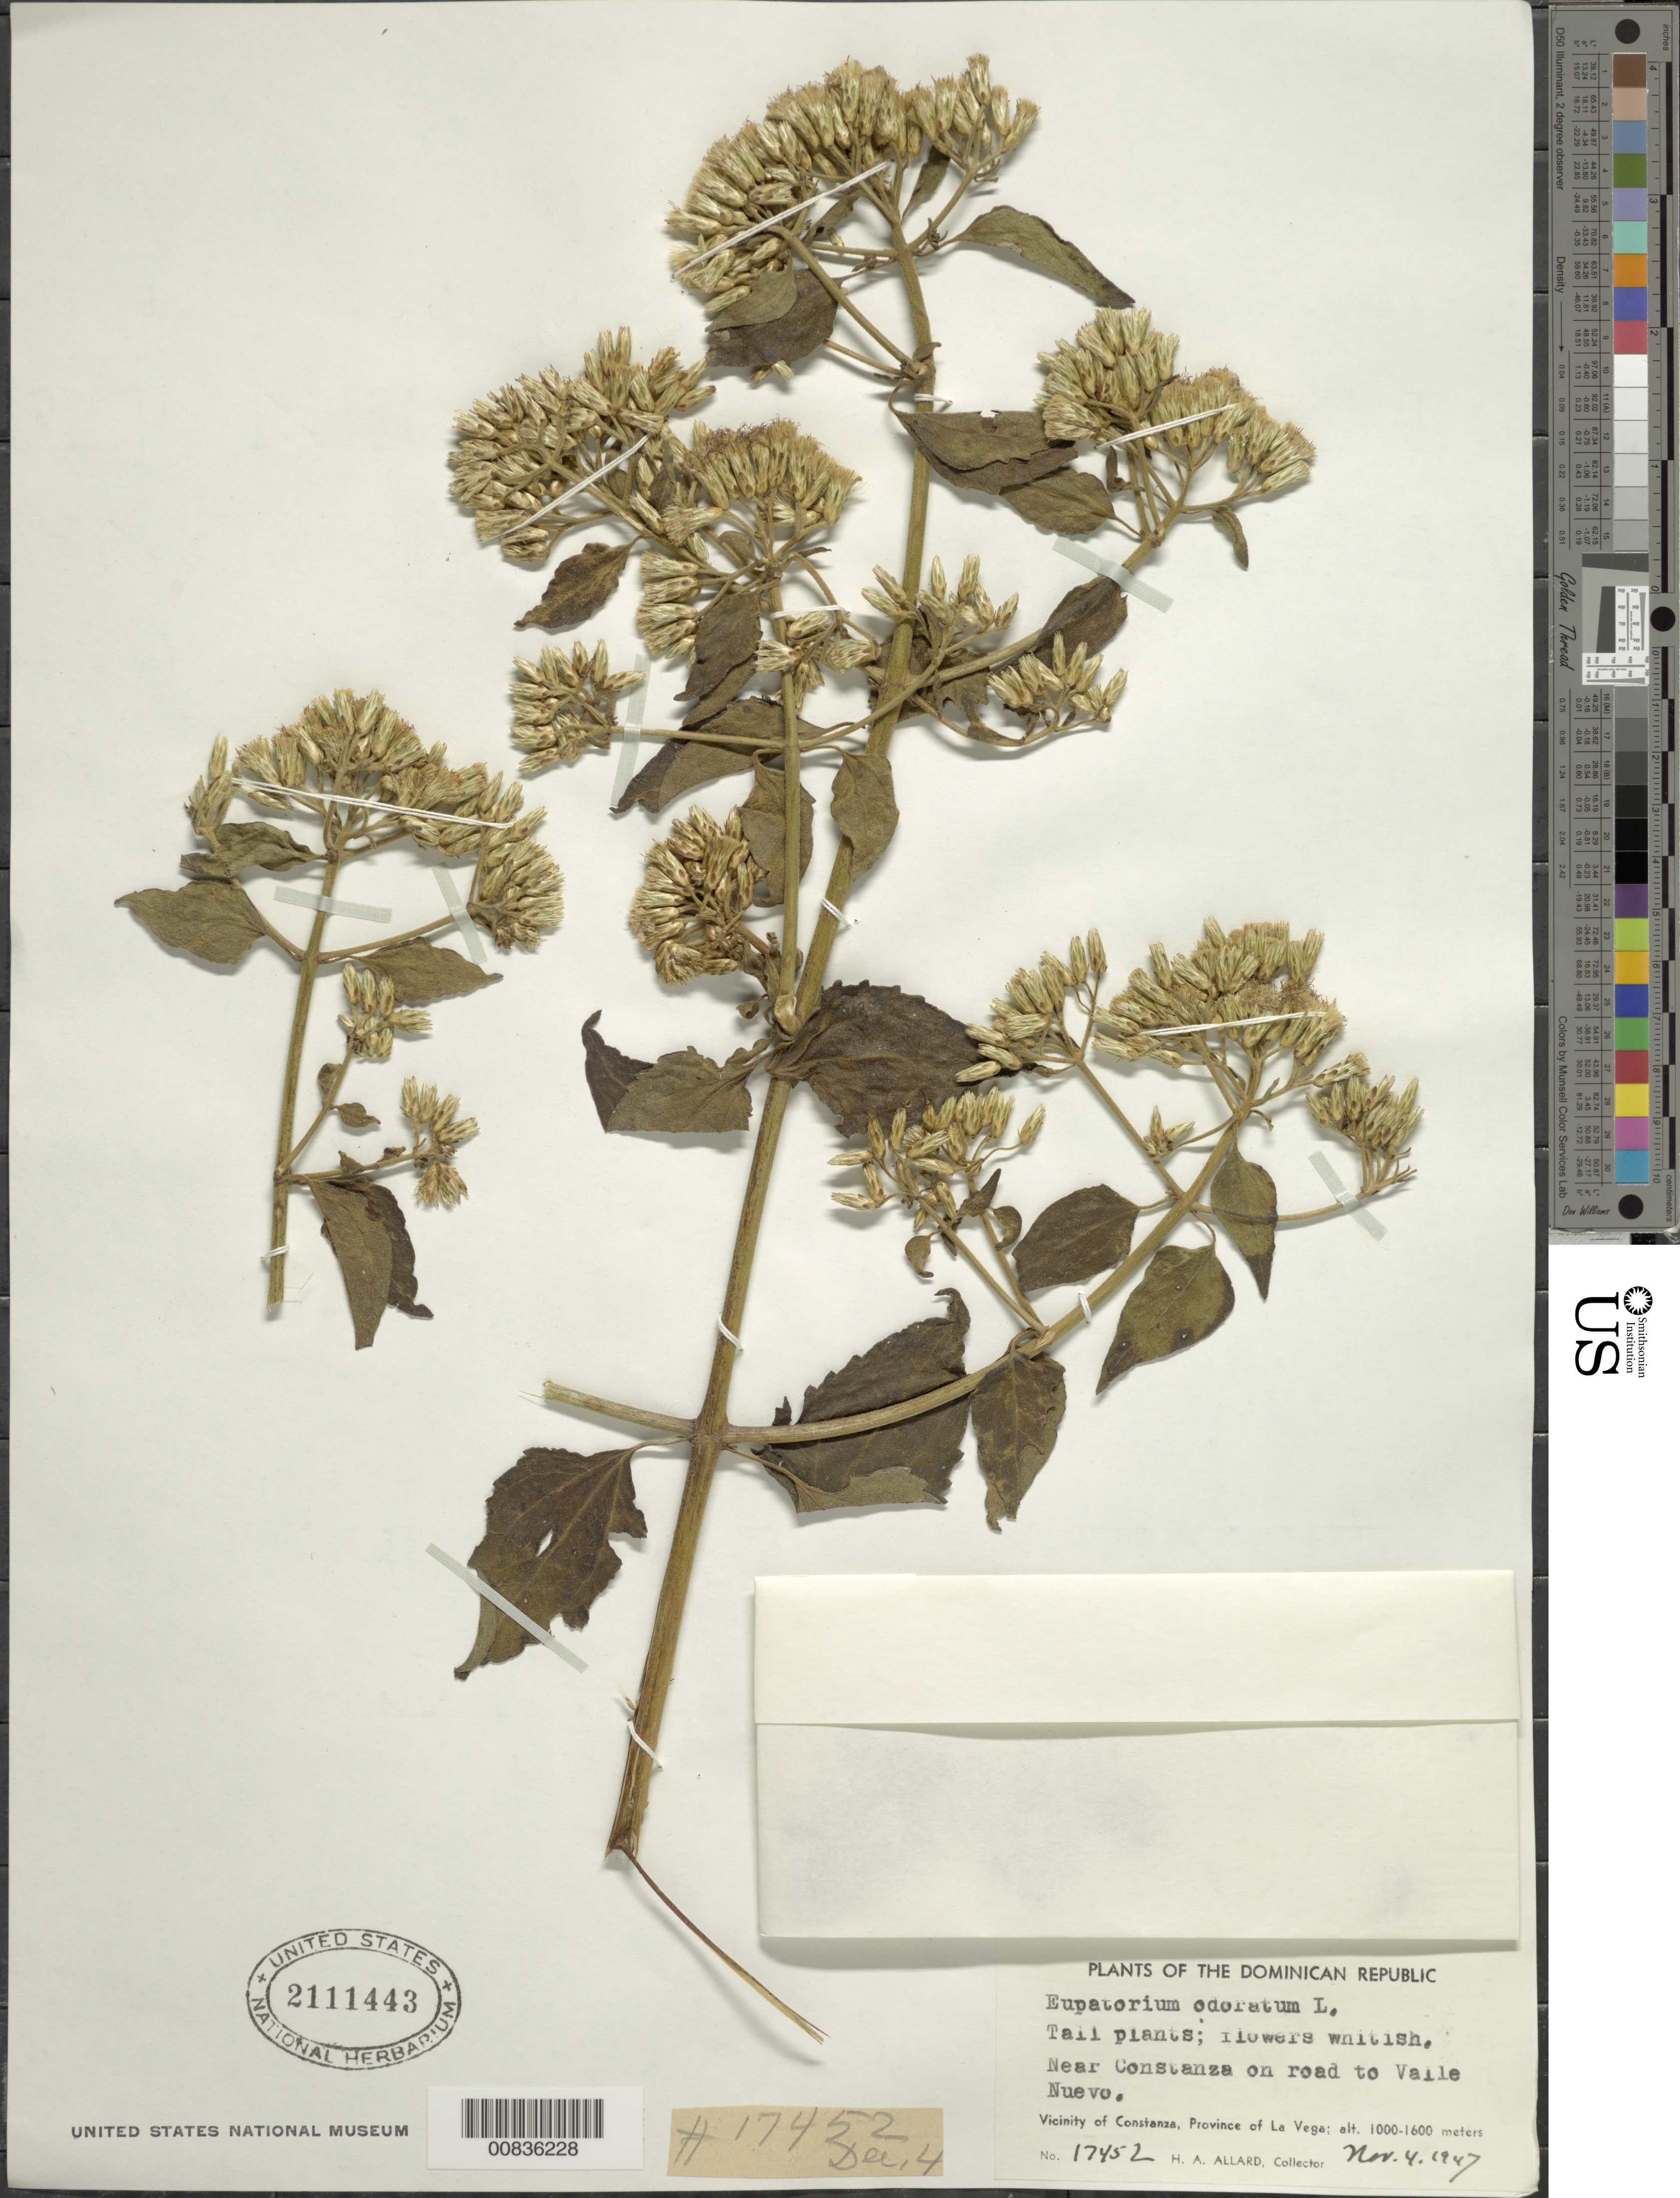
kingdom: Plantae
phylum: Tracheophyta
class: Magnoliopsida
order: Asterales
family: Asteraceae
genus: Chromolaena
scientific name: Chromolaena odorata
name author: (L.) R.M. King & H. Rob.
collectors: H. A. Allard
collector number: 17452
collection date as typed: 04 Nov 1947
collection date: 1947-11-04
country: Dominican Republic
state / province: La Vega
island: Hispaniola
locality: Vicinity of Constanza, near town on road to Valle Nuevo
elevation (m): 1000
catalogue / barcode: US 2111443